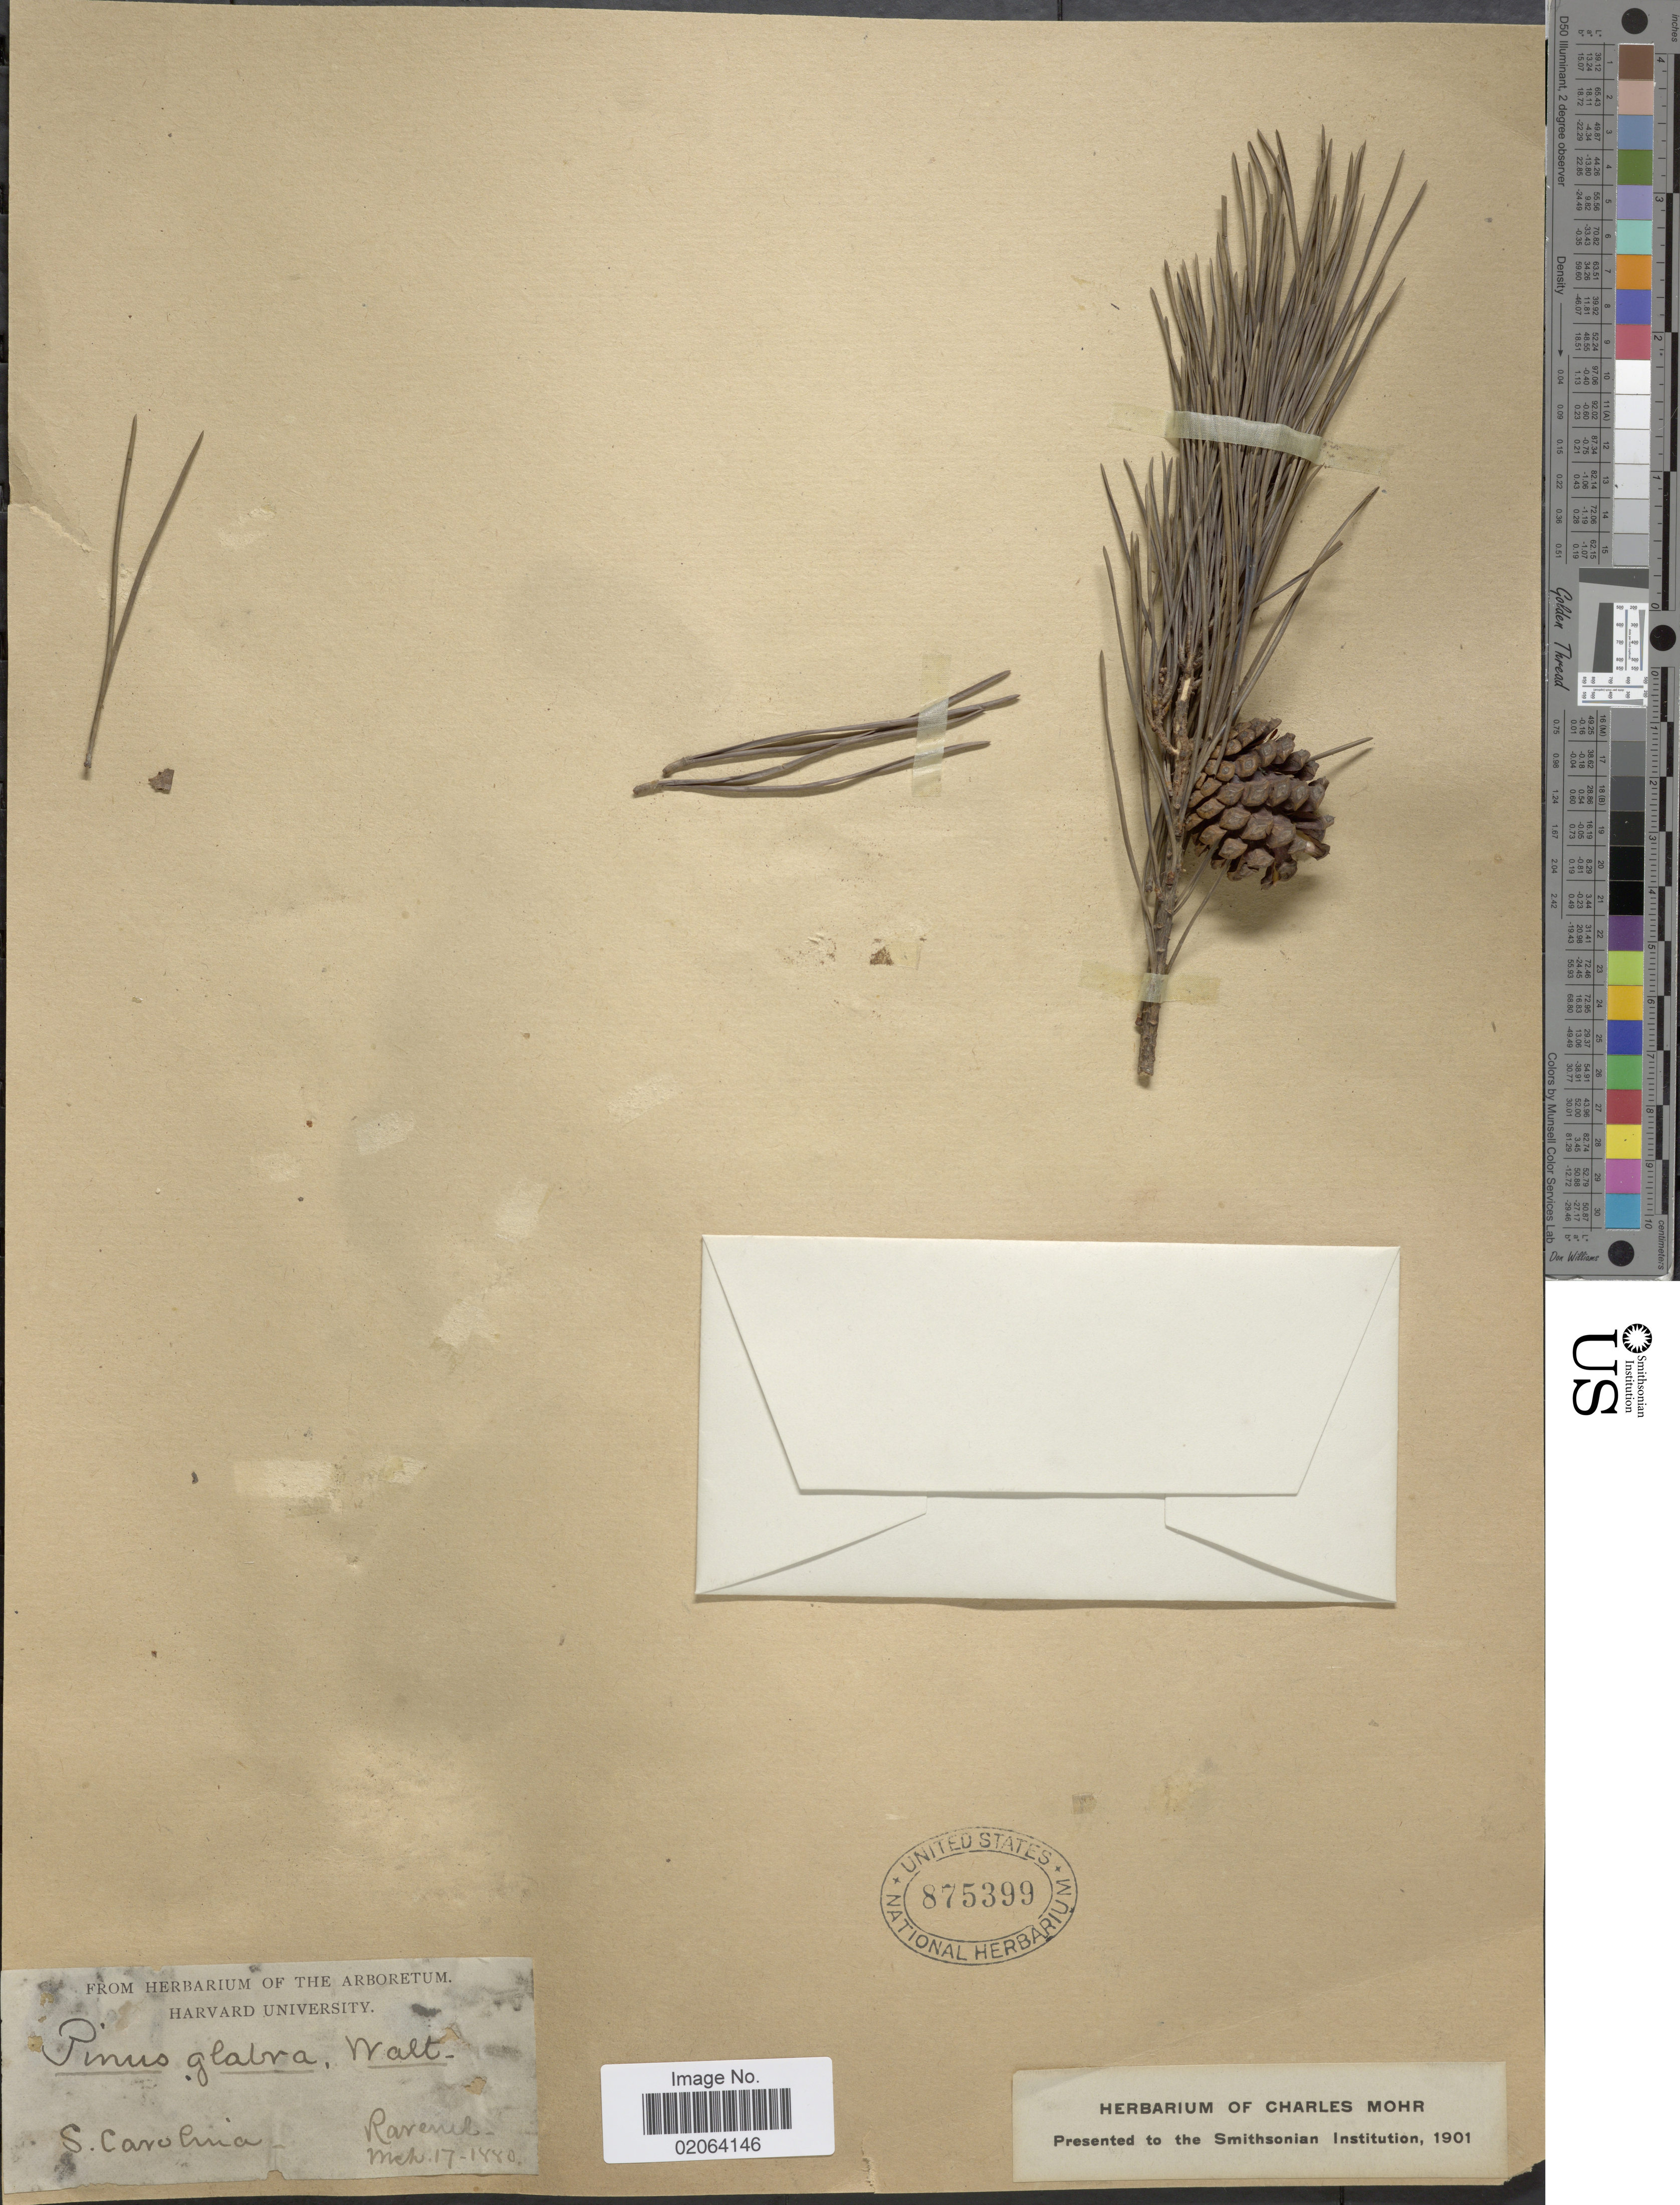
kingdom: Plantae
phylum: Tracheophyta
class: Pinopsida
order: Pinales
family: Pinaceae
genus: Pinus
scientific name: Pinus glabra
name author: Walter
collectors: -. Ravenel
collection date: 1880-03-17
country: United States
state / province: South Carolina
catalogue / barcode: US 875399